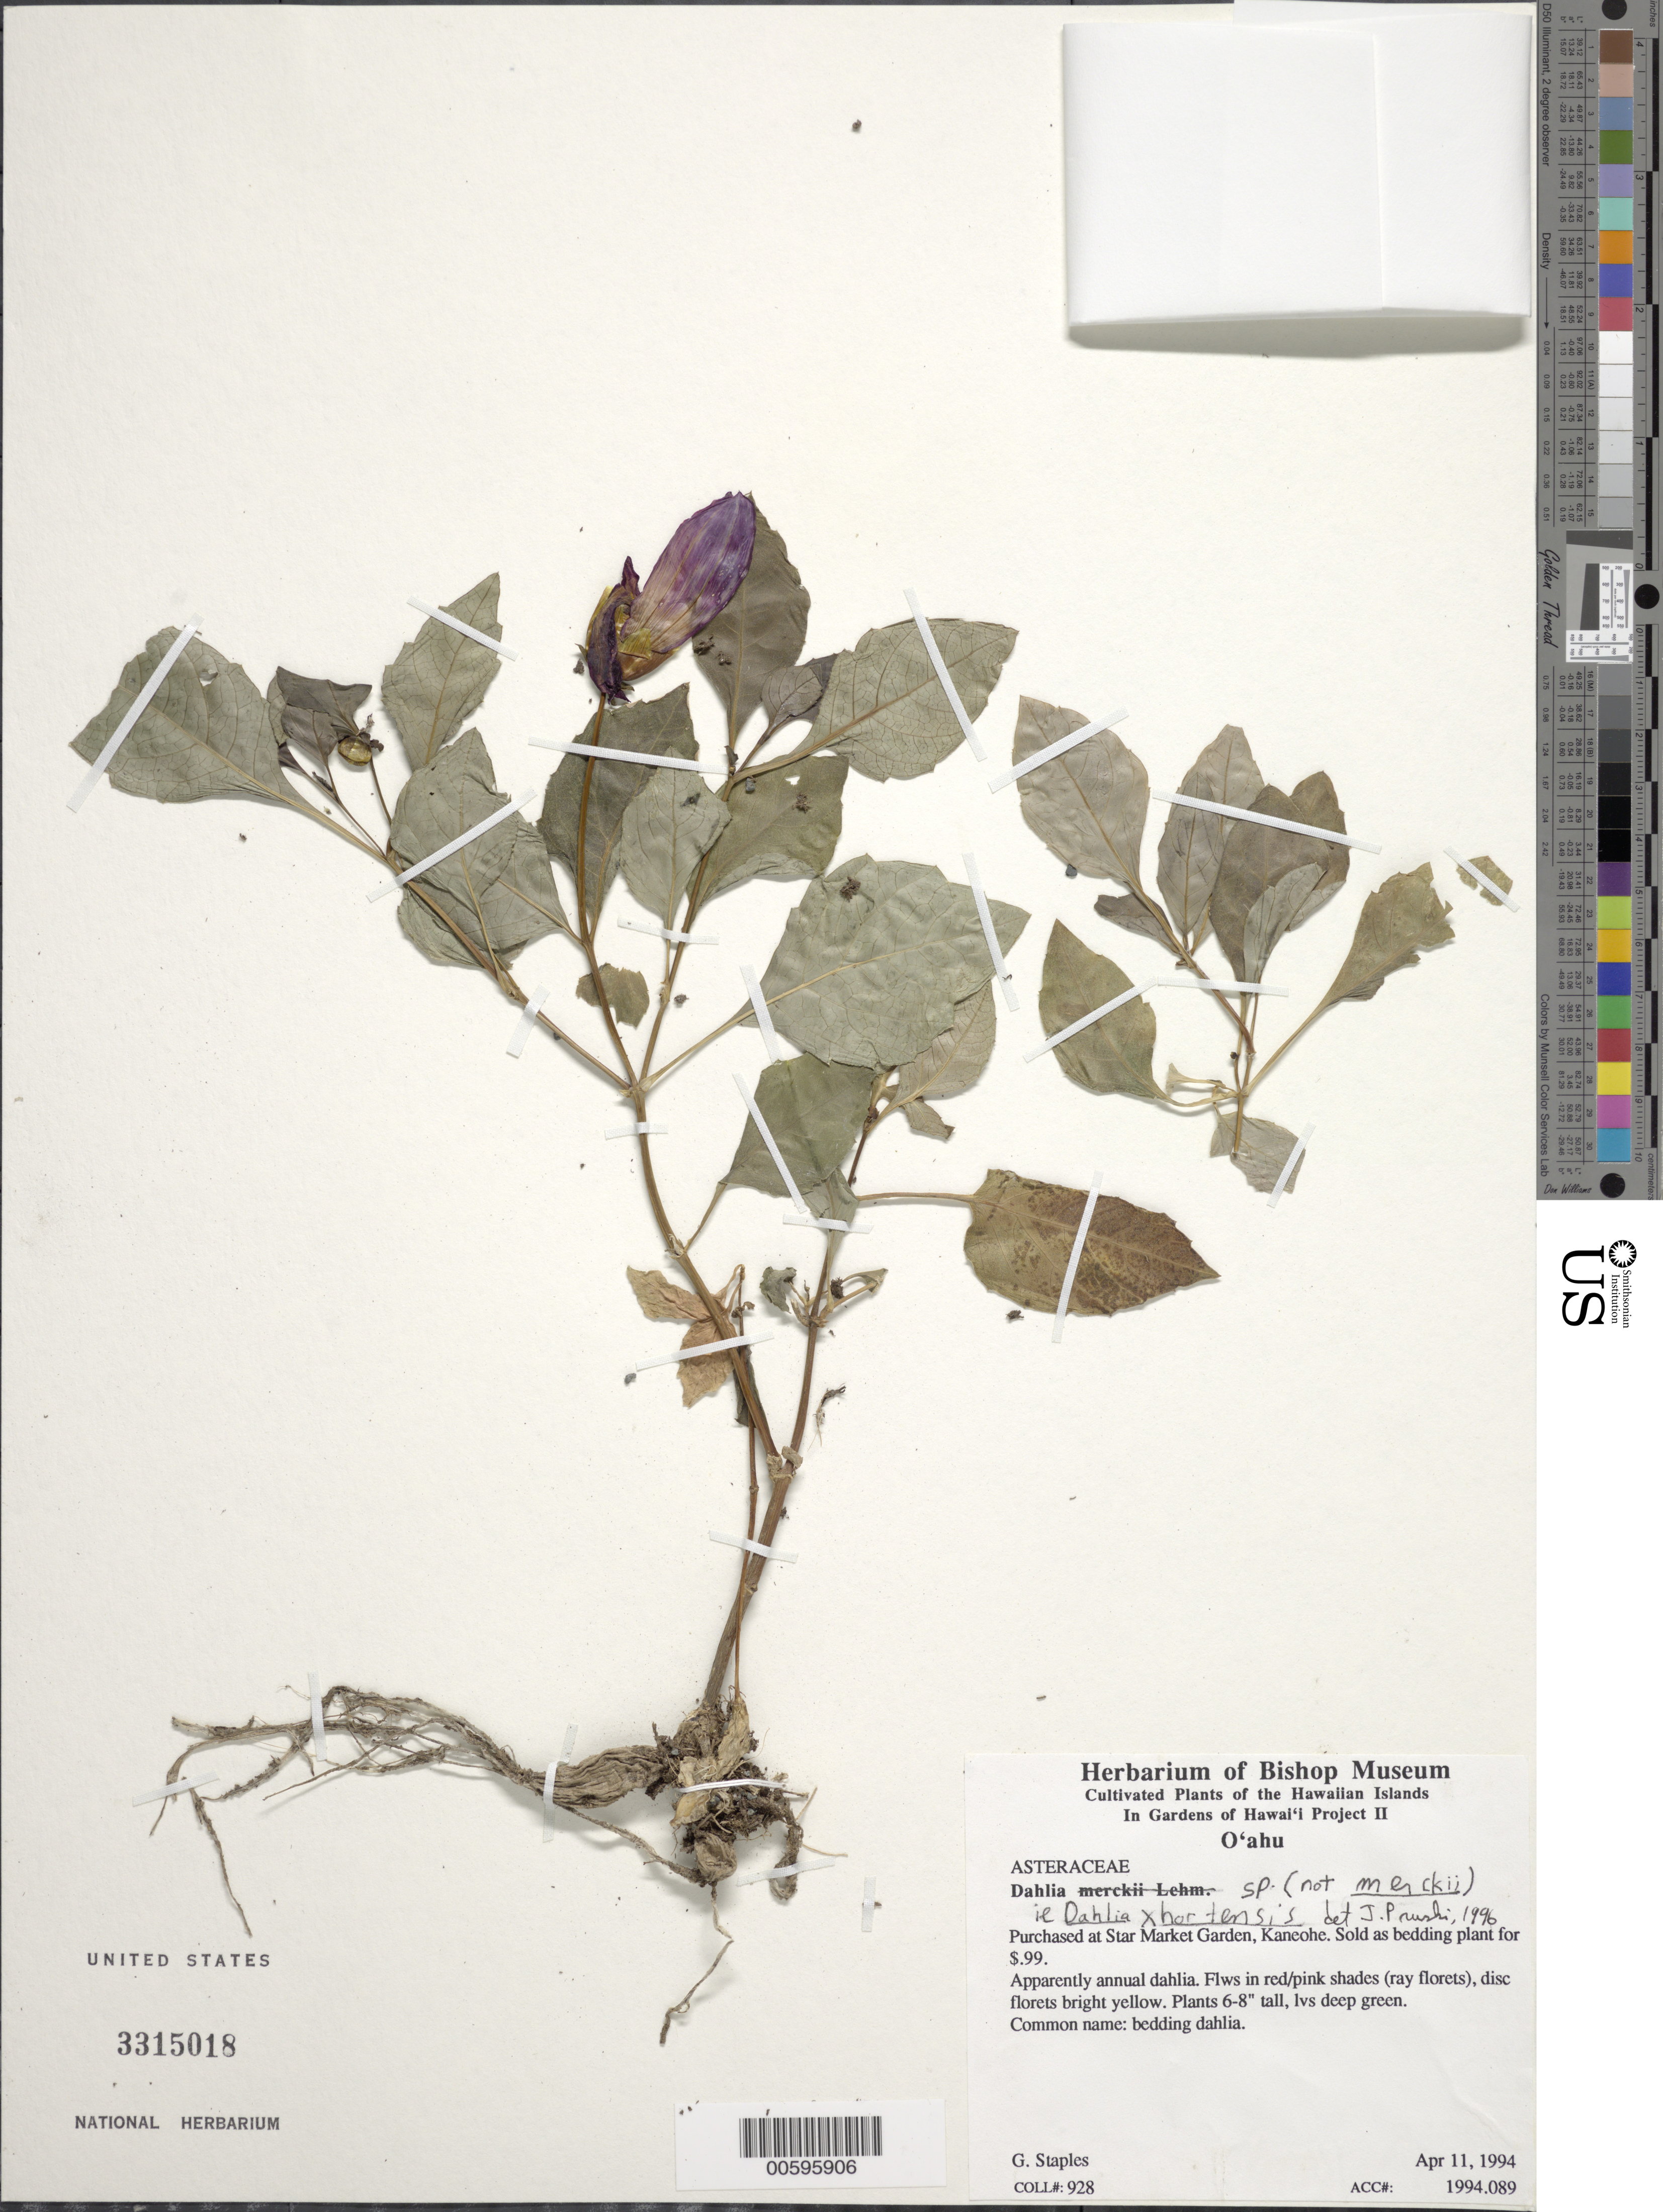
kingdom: Plantae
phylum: Tracheophyta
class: Magnoliopsida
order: Asterales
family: Asteraceae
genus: Dahlia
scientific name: Dahlia sp.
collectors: G. Staples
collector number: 928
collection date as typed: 11 Apr 1994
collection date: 1994-04-11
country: United States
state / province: Hawaii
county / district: Honolulu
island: Oahu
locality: Purchased at Star Market, Kaneohe.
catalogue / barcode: US 3315018